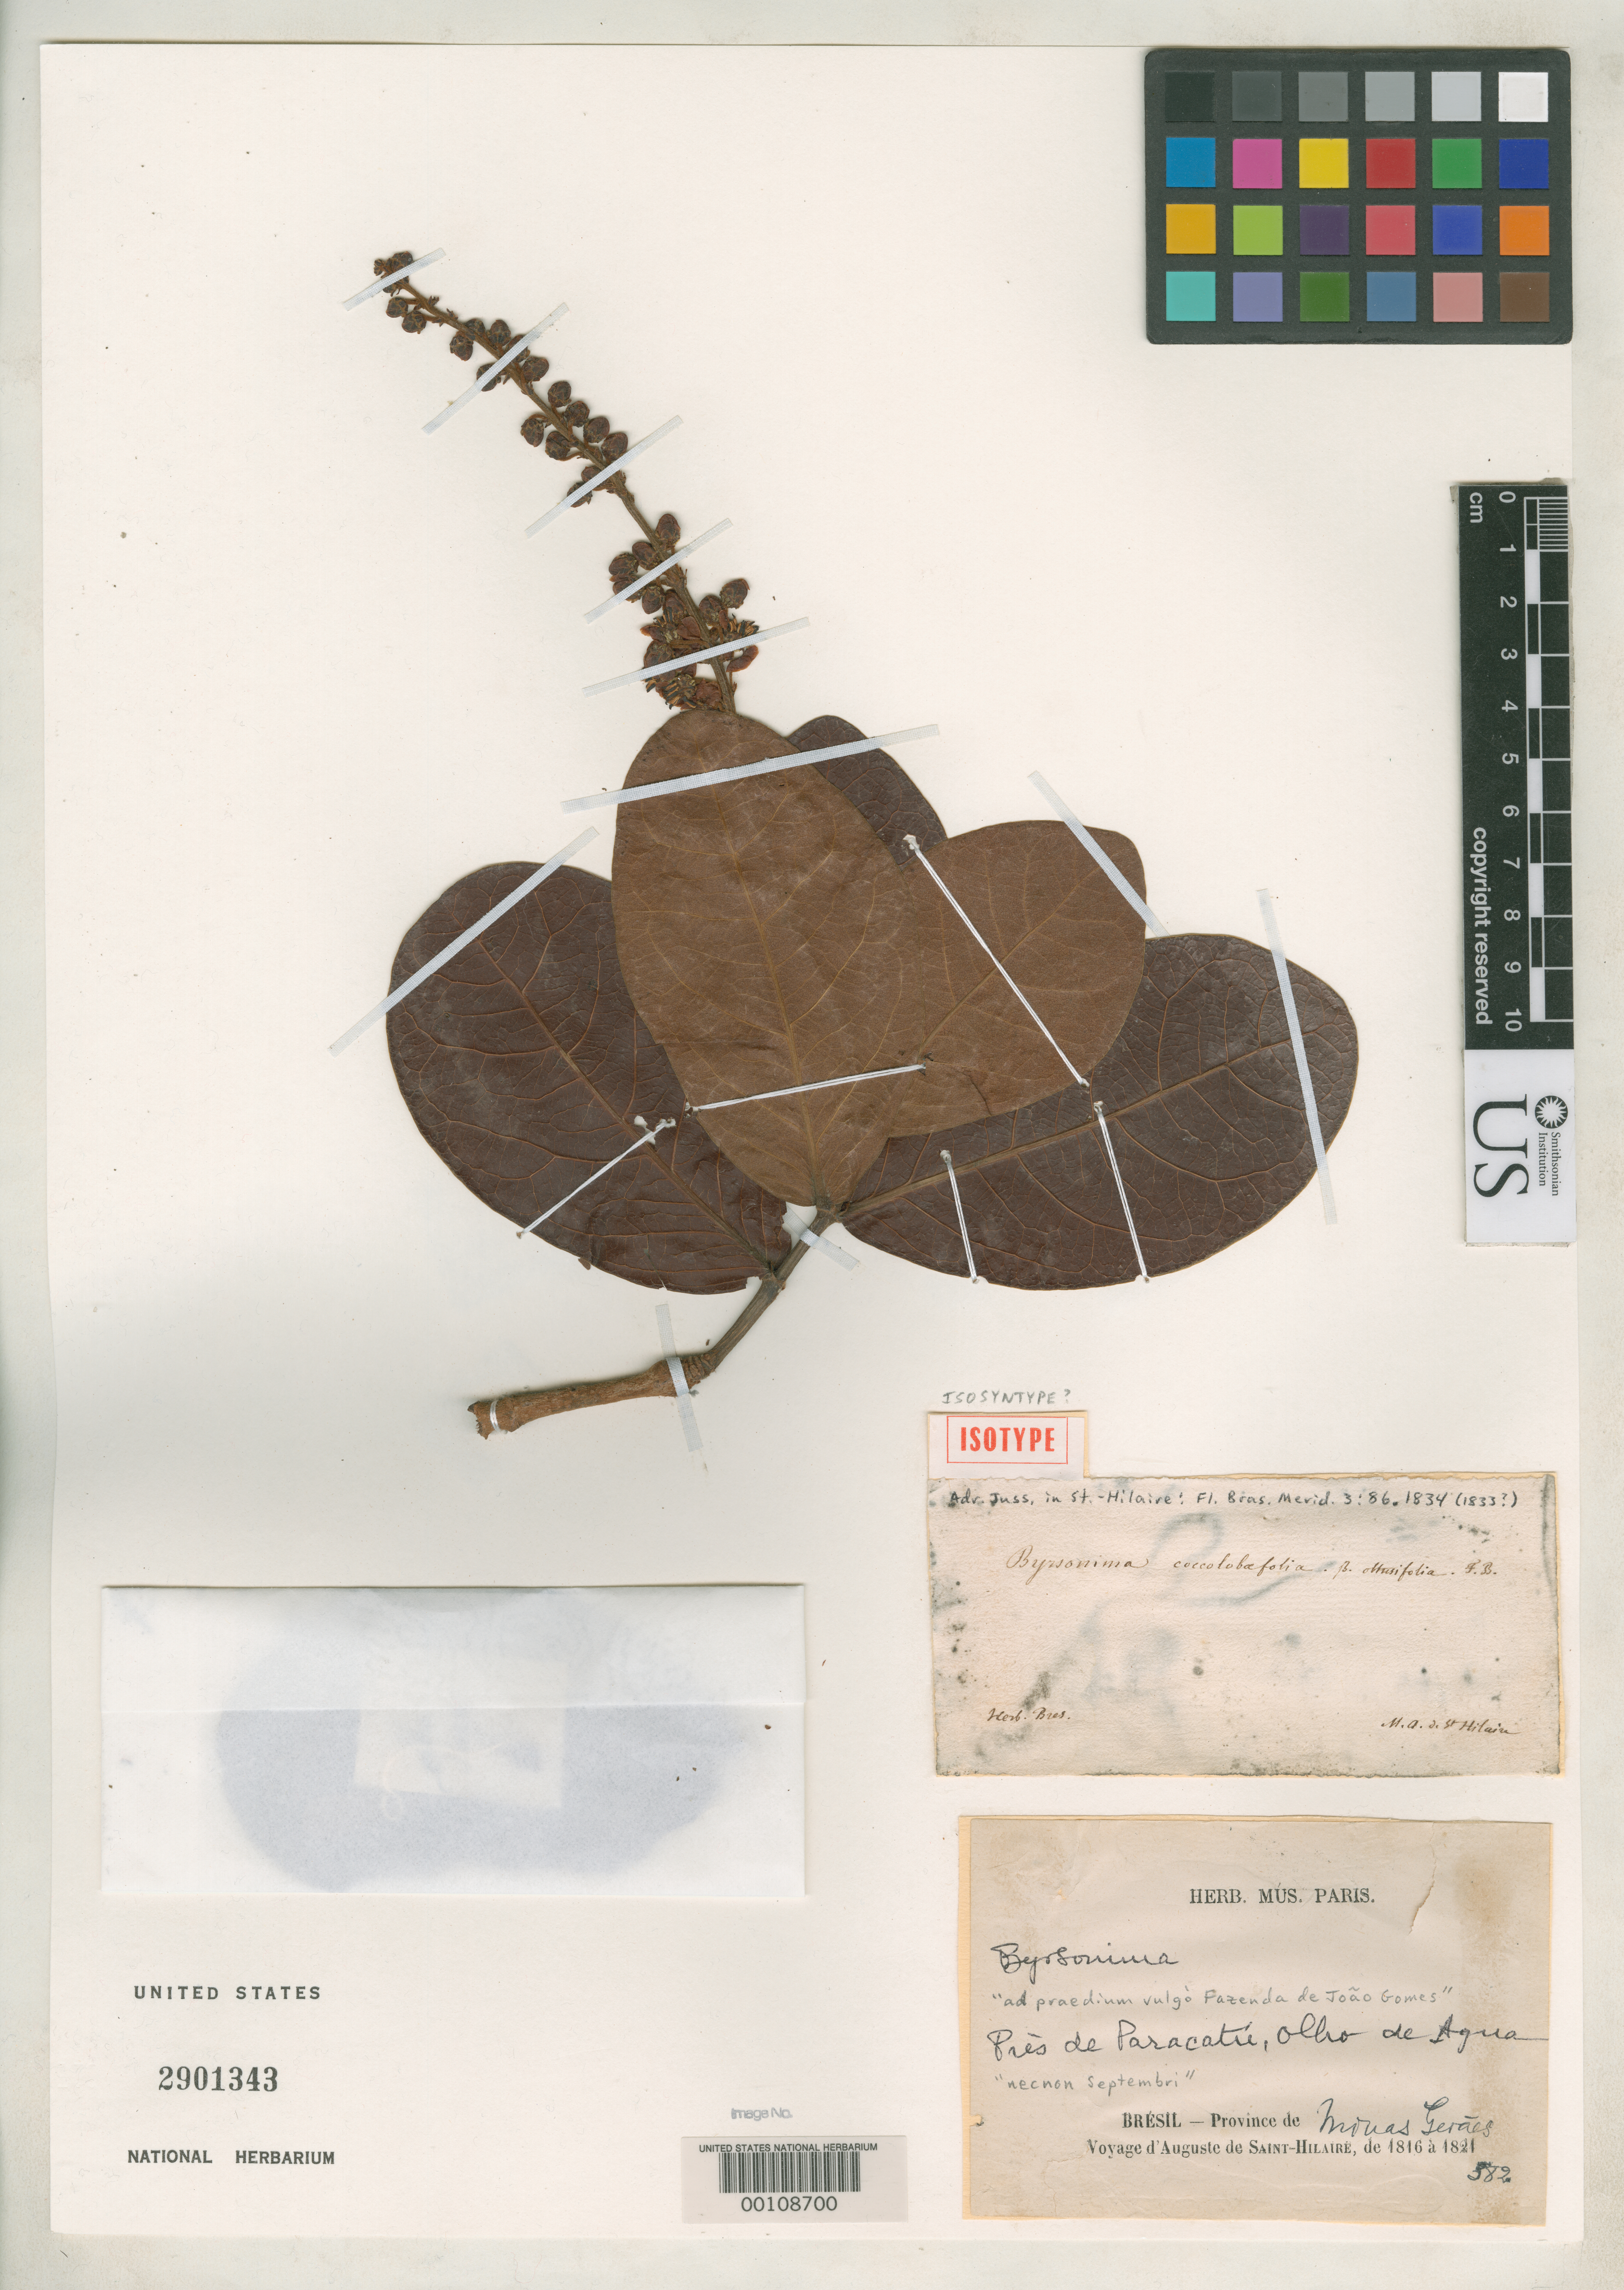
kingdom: Plantae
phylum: Tracheophyta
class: Magnoliopsida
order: Malpighiales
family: Malpighiaceae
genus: Byrsonima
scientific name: Byrsonima coccolobaefolia var. obtusifolia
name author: A. Juss. in A. St.-Hil.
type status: Possible Isosyntype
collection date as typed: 1816 to -- --- 1821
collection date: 1816/1821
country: Brazil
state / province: Minas Gerais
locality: Fazenda.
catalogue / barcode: US 2901343